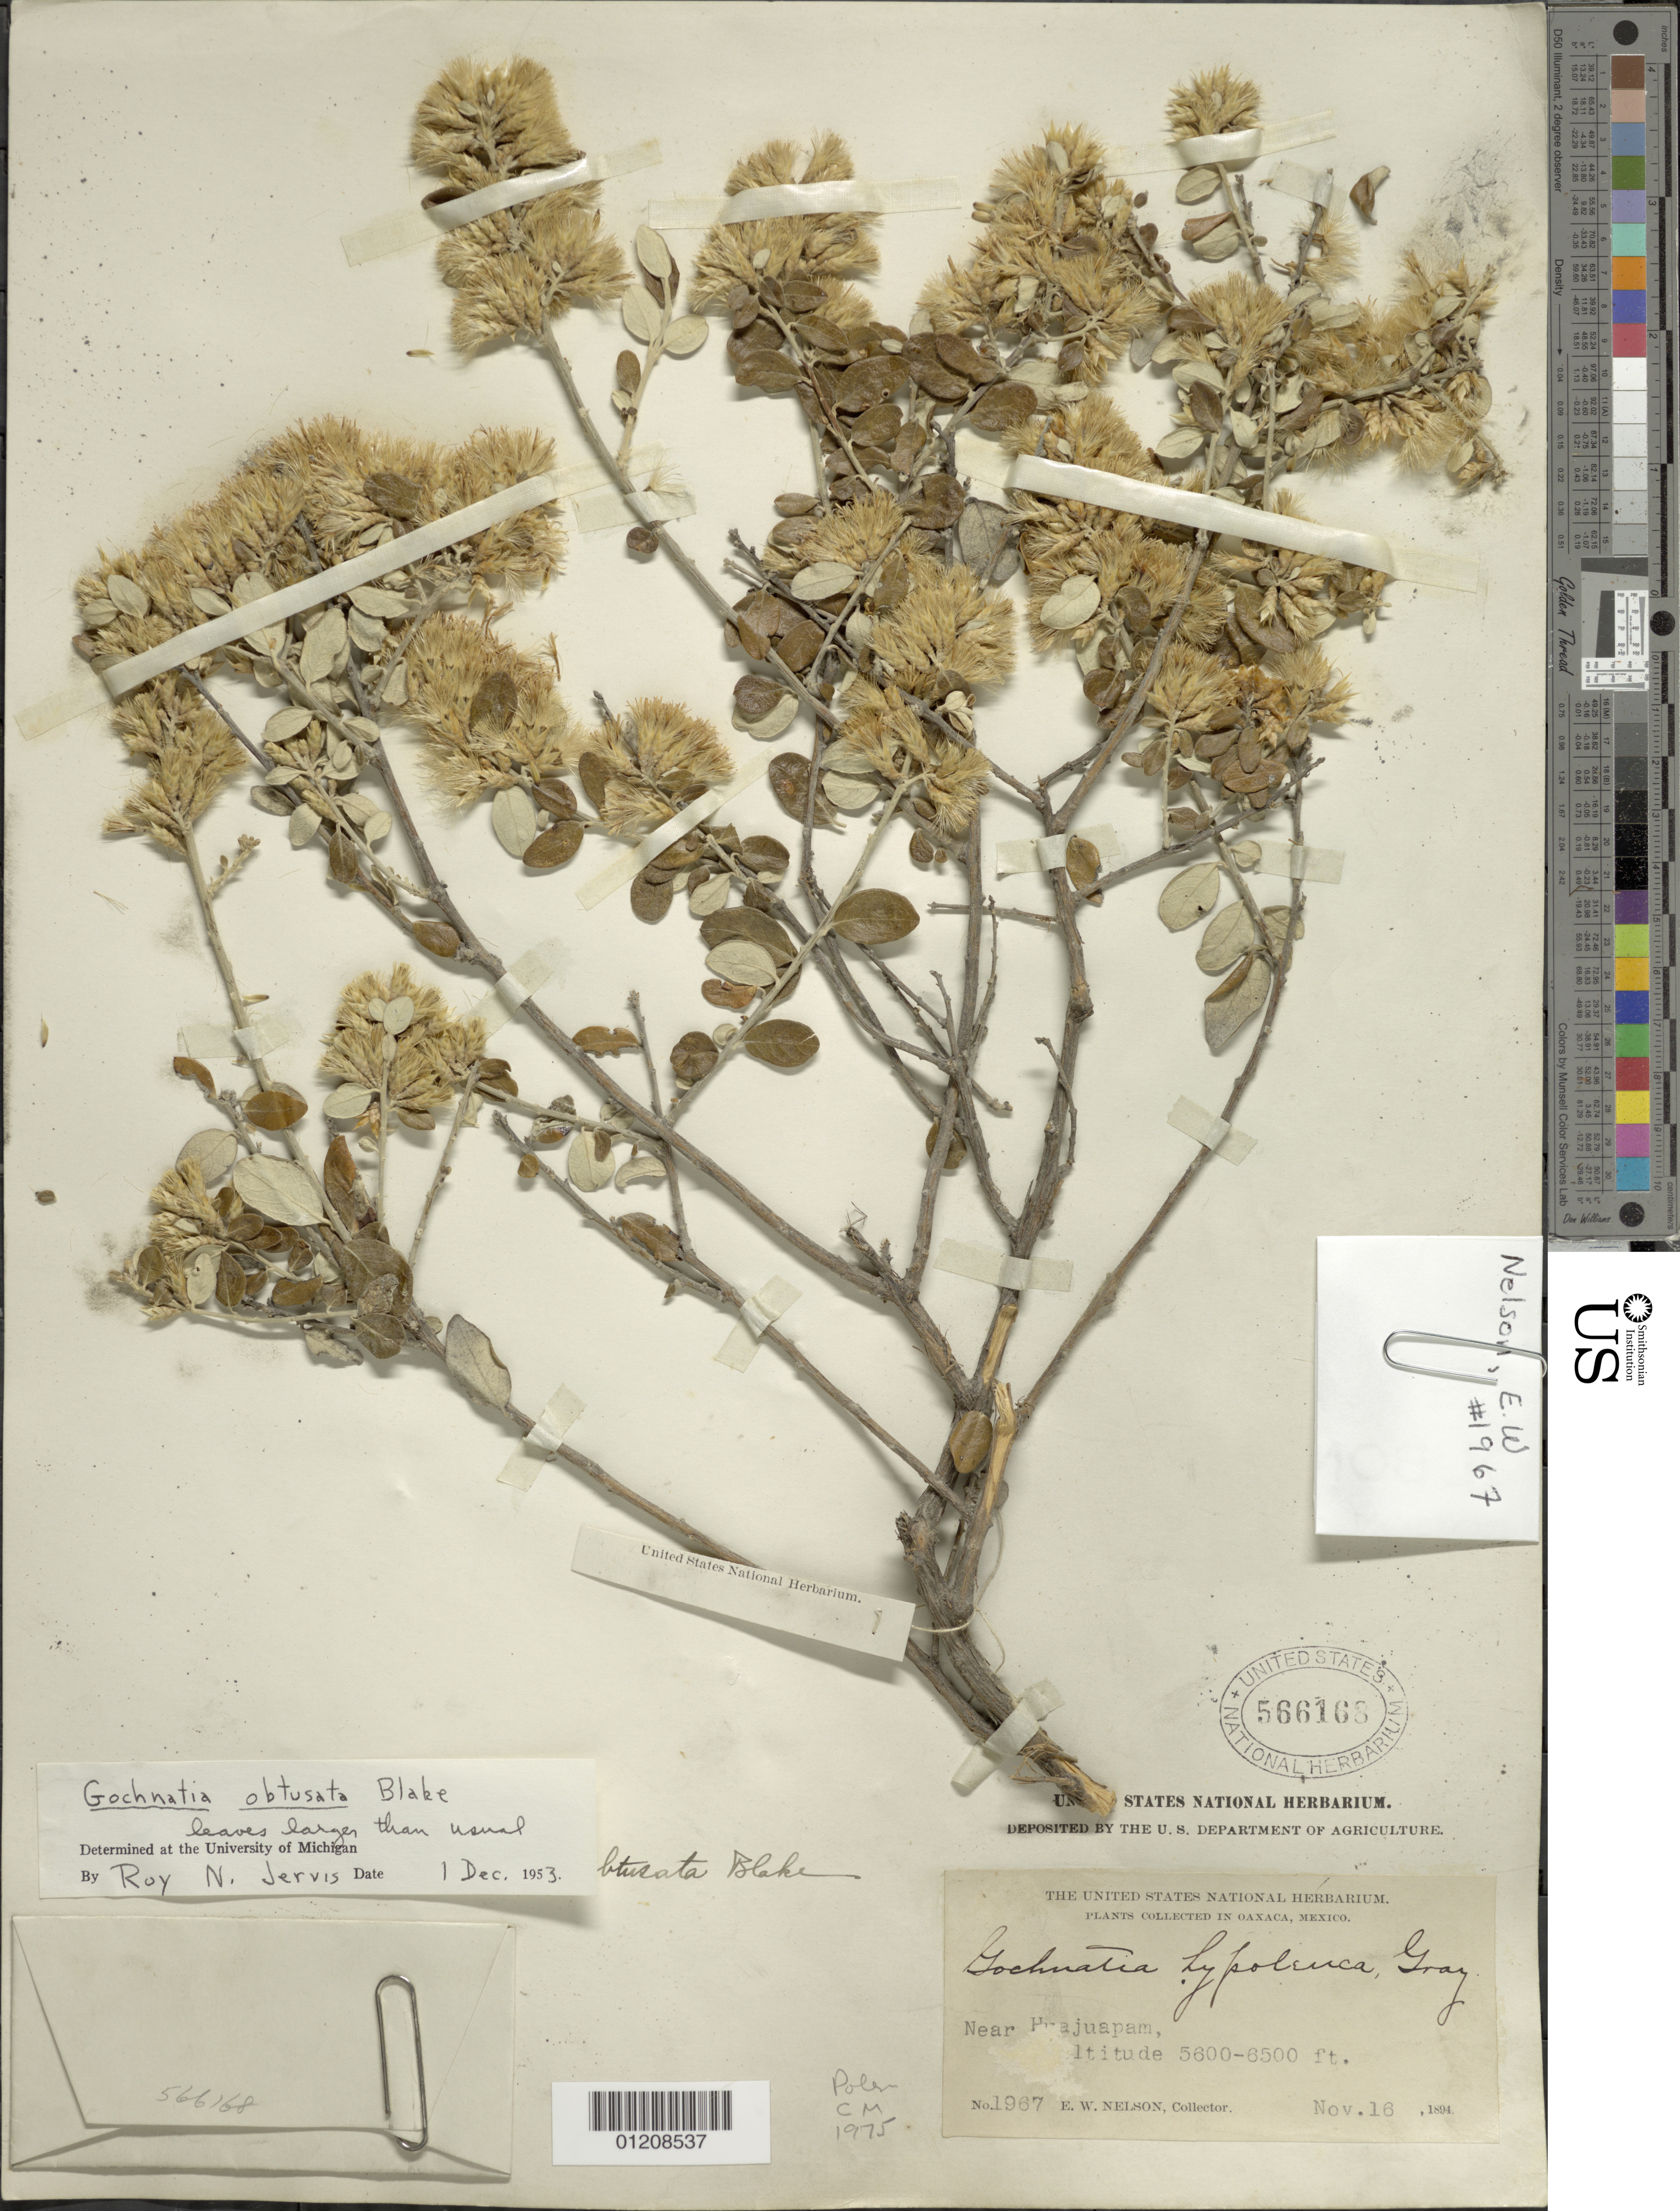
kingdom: Plantae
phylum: Tracheophyta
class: Magnoliopsida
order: Asterales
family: Asteraceae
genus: Gochnatia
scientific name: Gochnatia obtusata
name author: S.F. Blake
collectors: E. W. Nelson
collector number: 1967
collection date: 1804-11-16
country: Mexico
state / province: Oaxaca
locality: Near Huajuapam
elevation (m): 1707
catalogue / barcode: US 566168